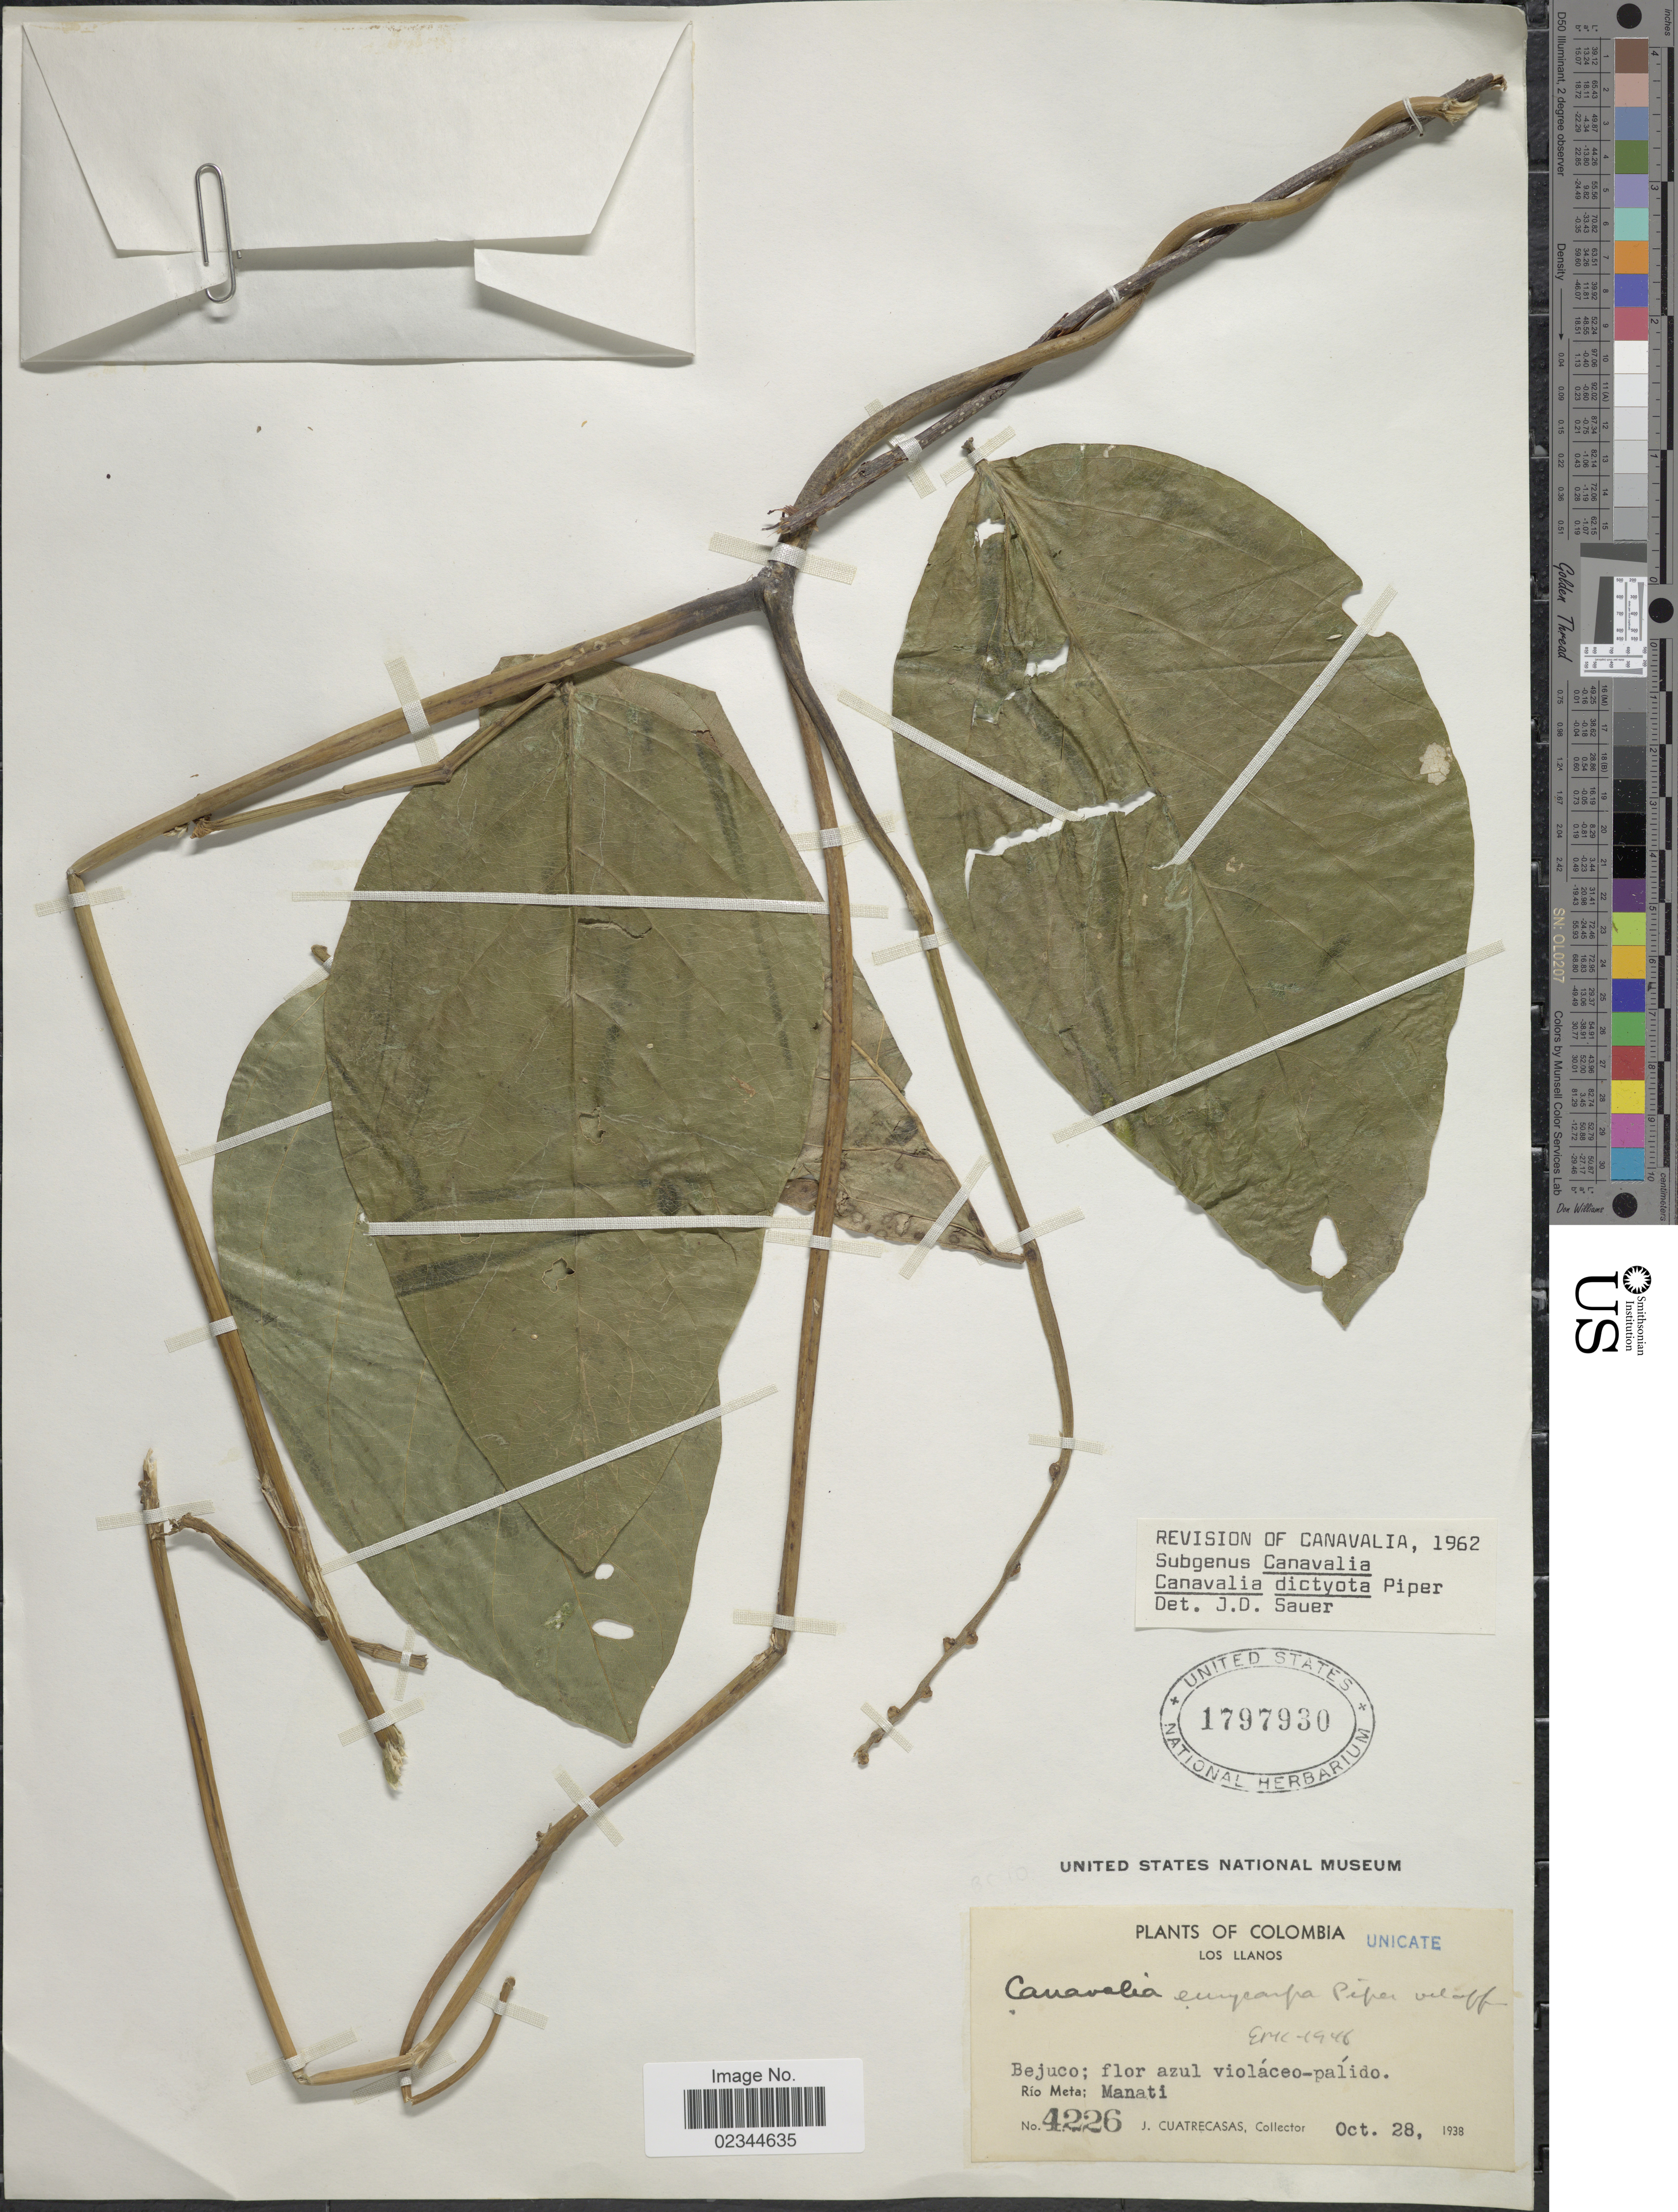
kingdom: Plantae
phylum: Tracheophyta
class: Magnoliopsida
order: Fabales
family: Fabaceae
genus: Canavalia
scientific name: Canavalia dictyota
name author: Piper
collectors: J. Cuatrecasas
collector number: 4226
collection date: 1938-10-28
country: Colombia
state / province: Meta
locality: Los Llanos, Bejuco, Rio Meta. Manati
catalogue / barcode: US 1797930